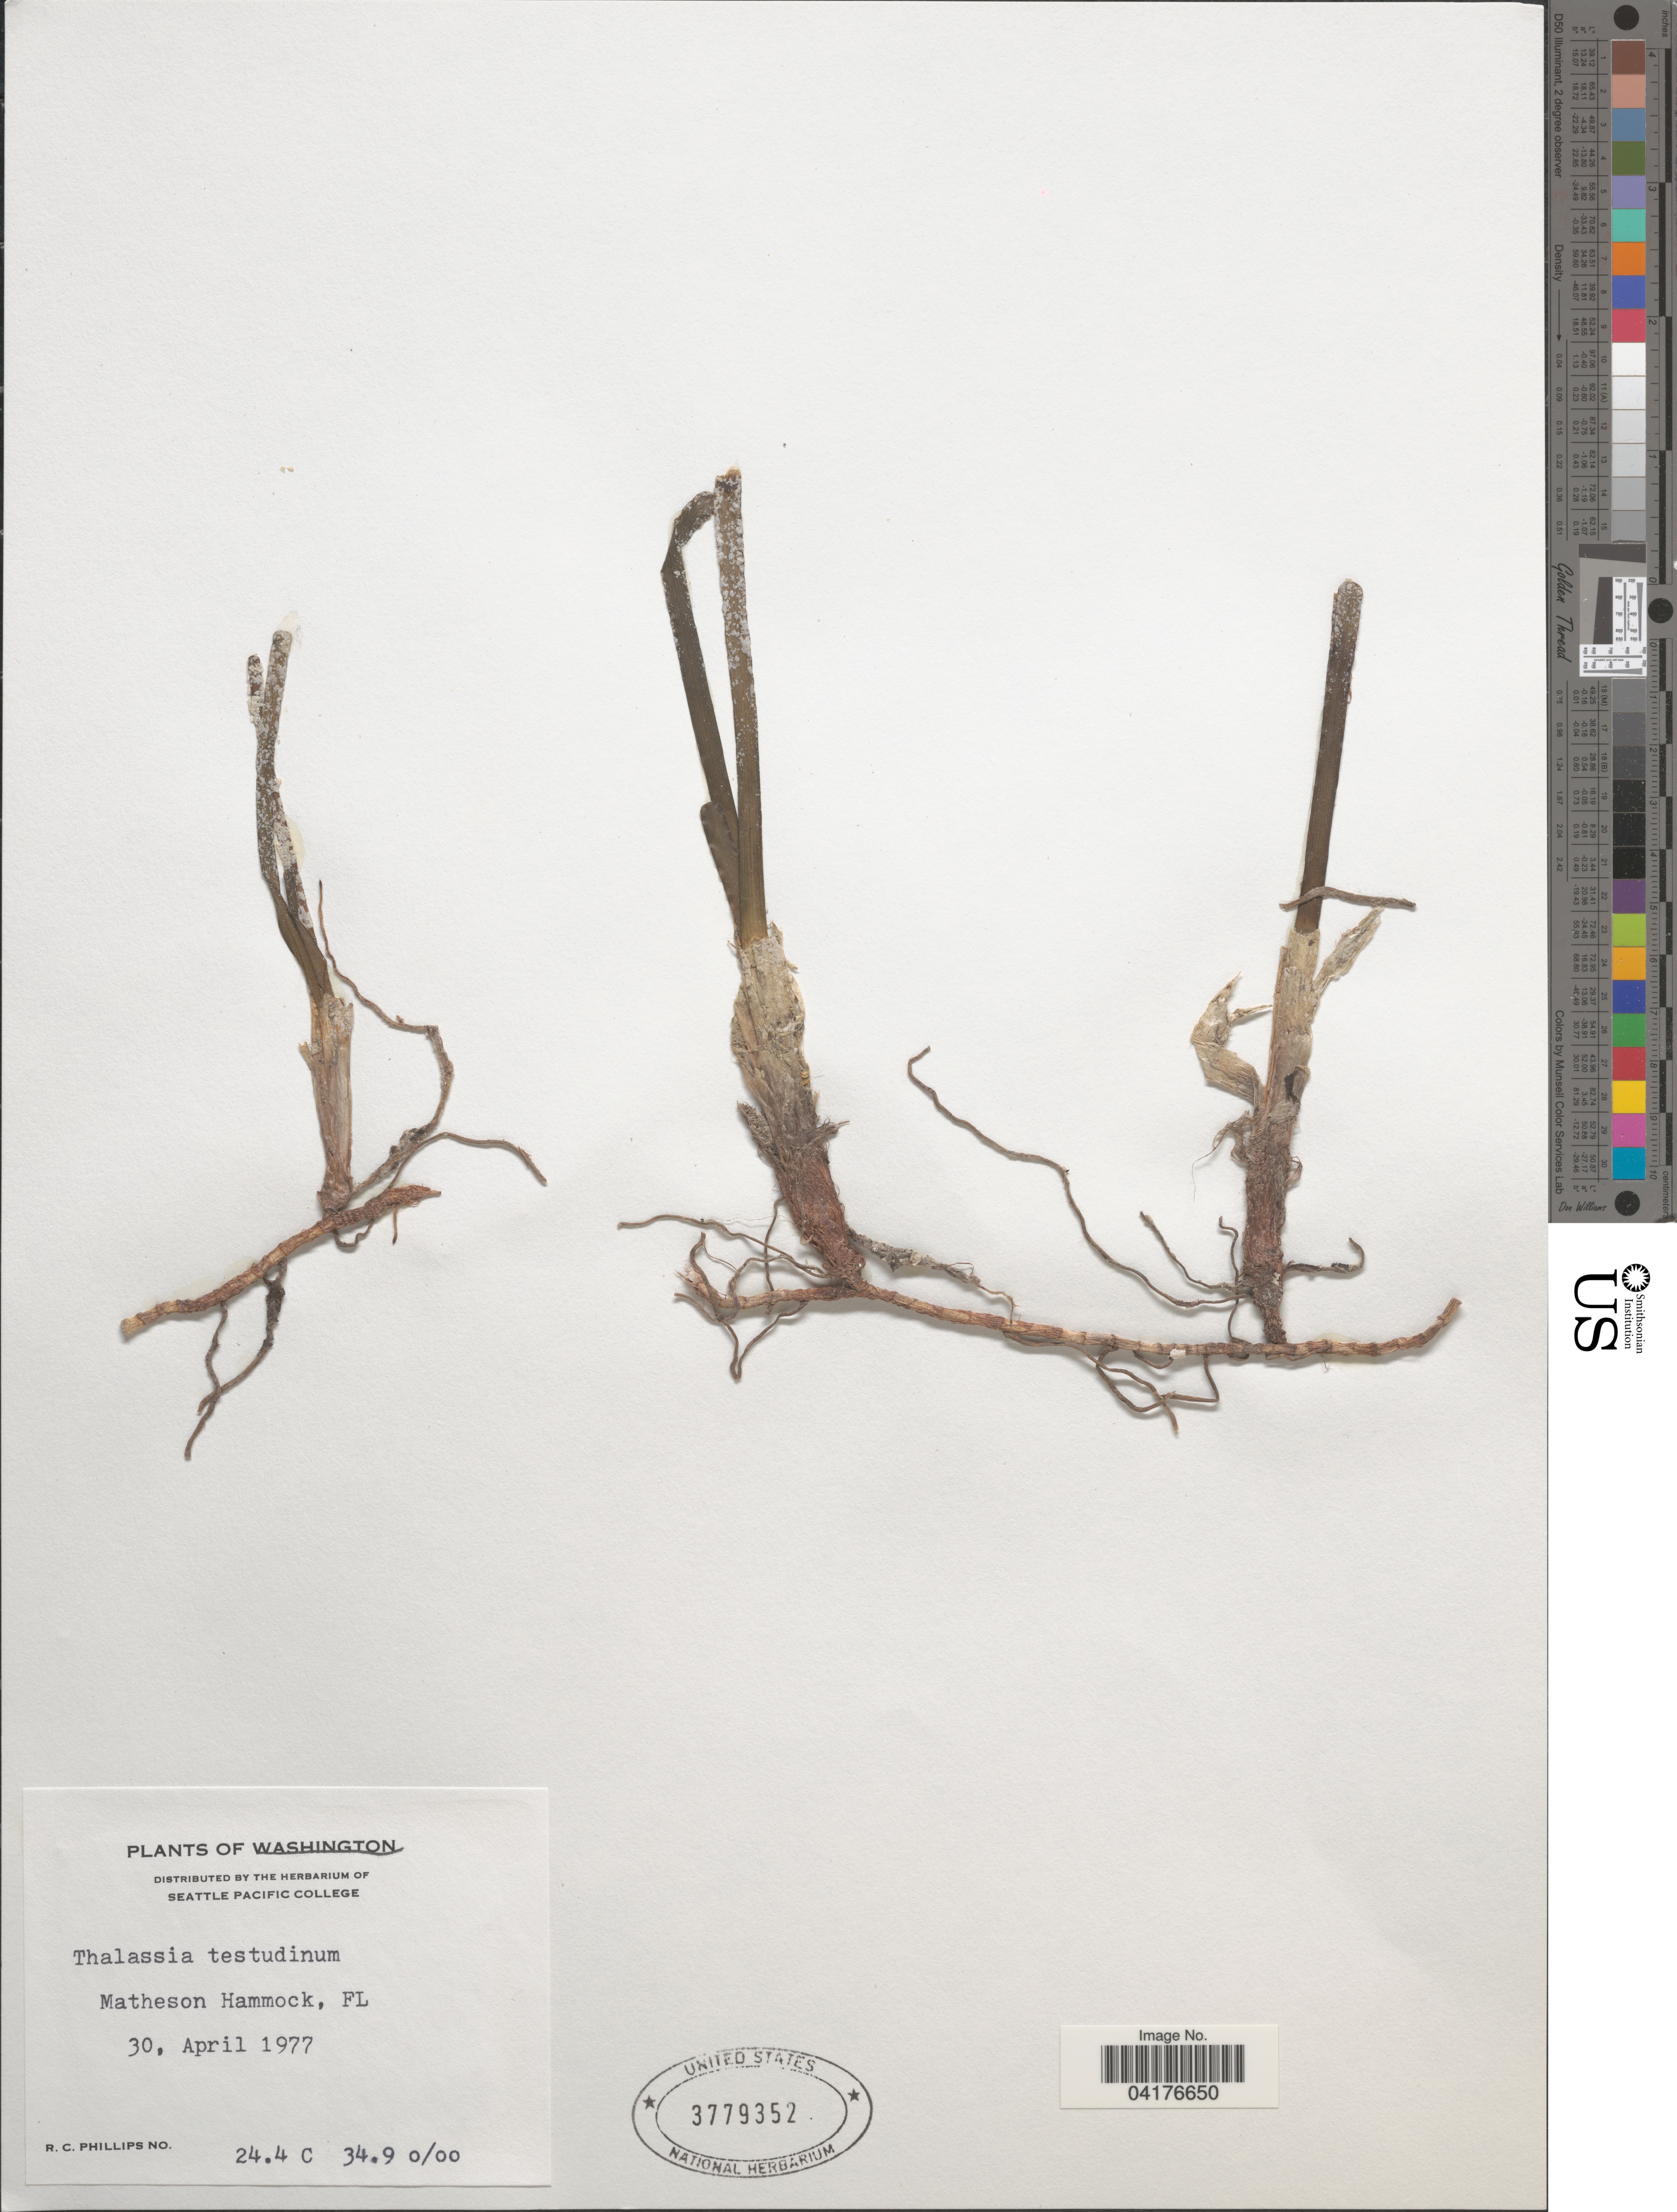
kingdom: Plantae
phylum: Tracheophyta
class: Liliopsida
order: Alismatales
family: Hydrocharitaceae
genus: Thalassia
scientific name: Thalassia testudinum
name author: Banks & Sol. ex K.D. Koenig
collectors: R. C. Phillips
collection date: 1977-04-30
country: United States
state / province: Florida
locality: Matheson Hammock.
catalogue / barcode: US 3779352